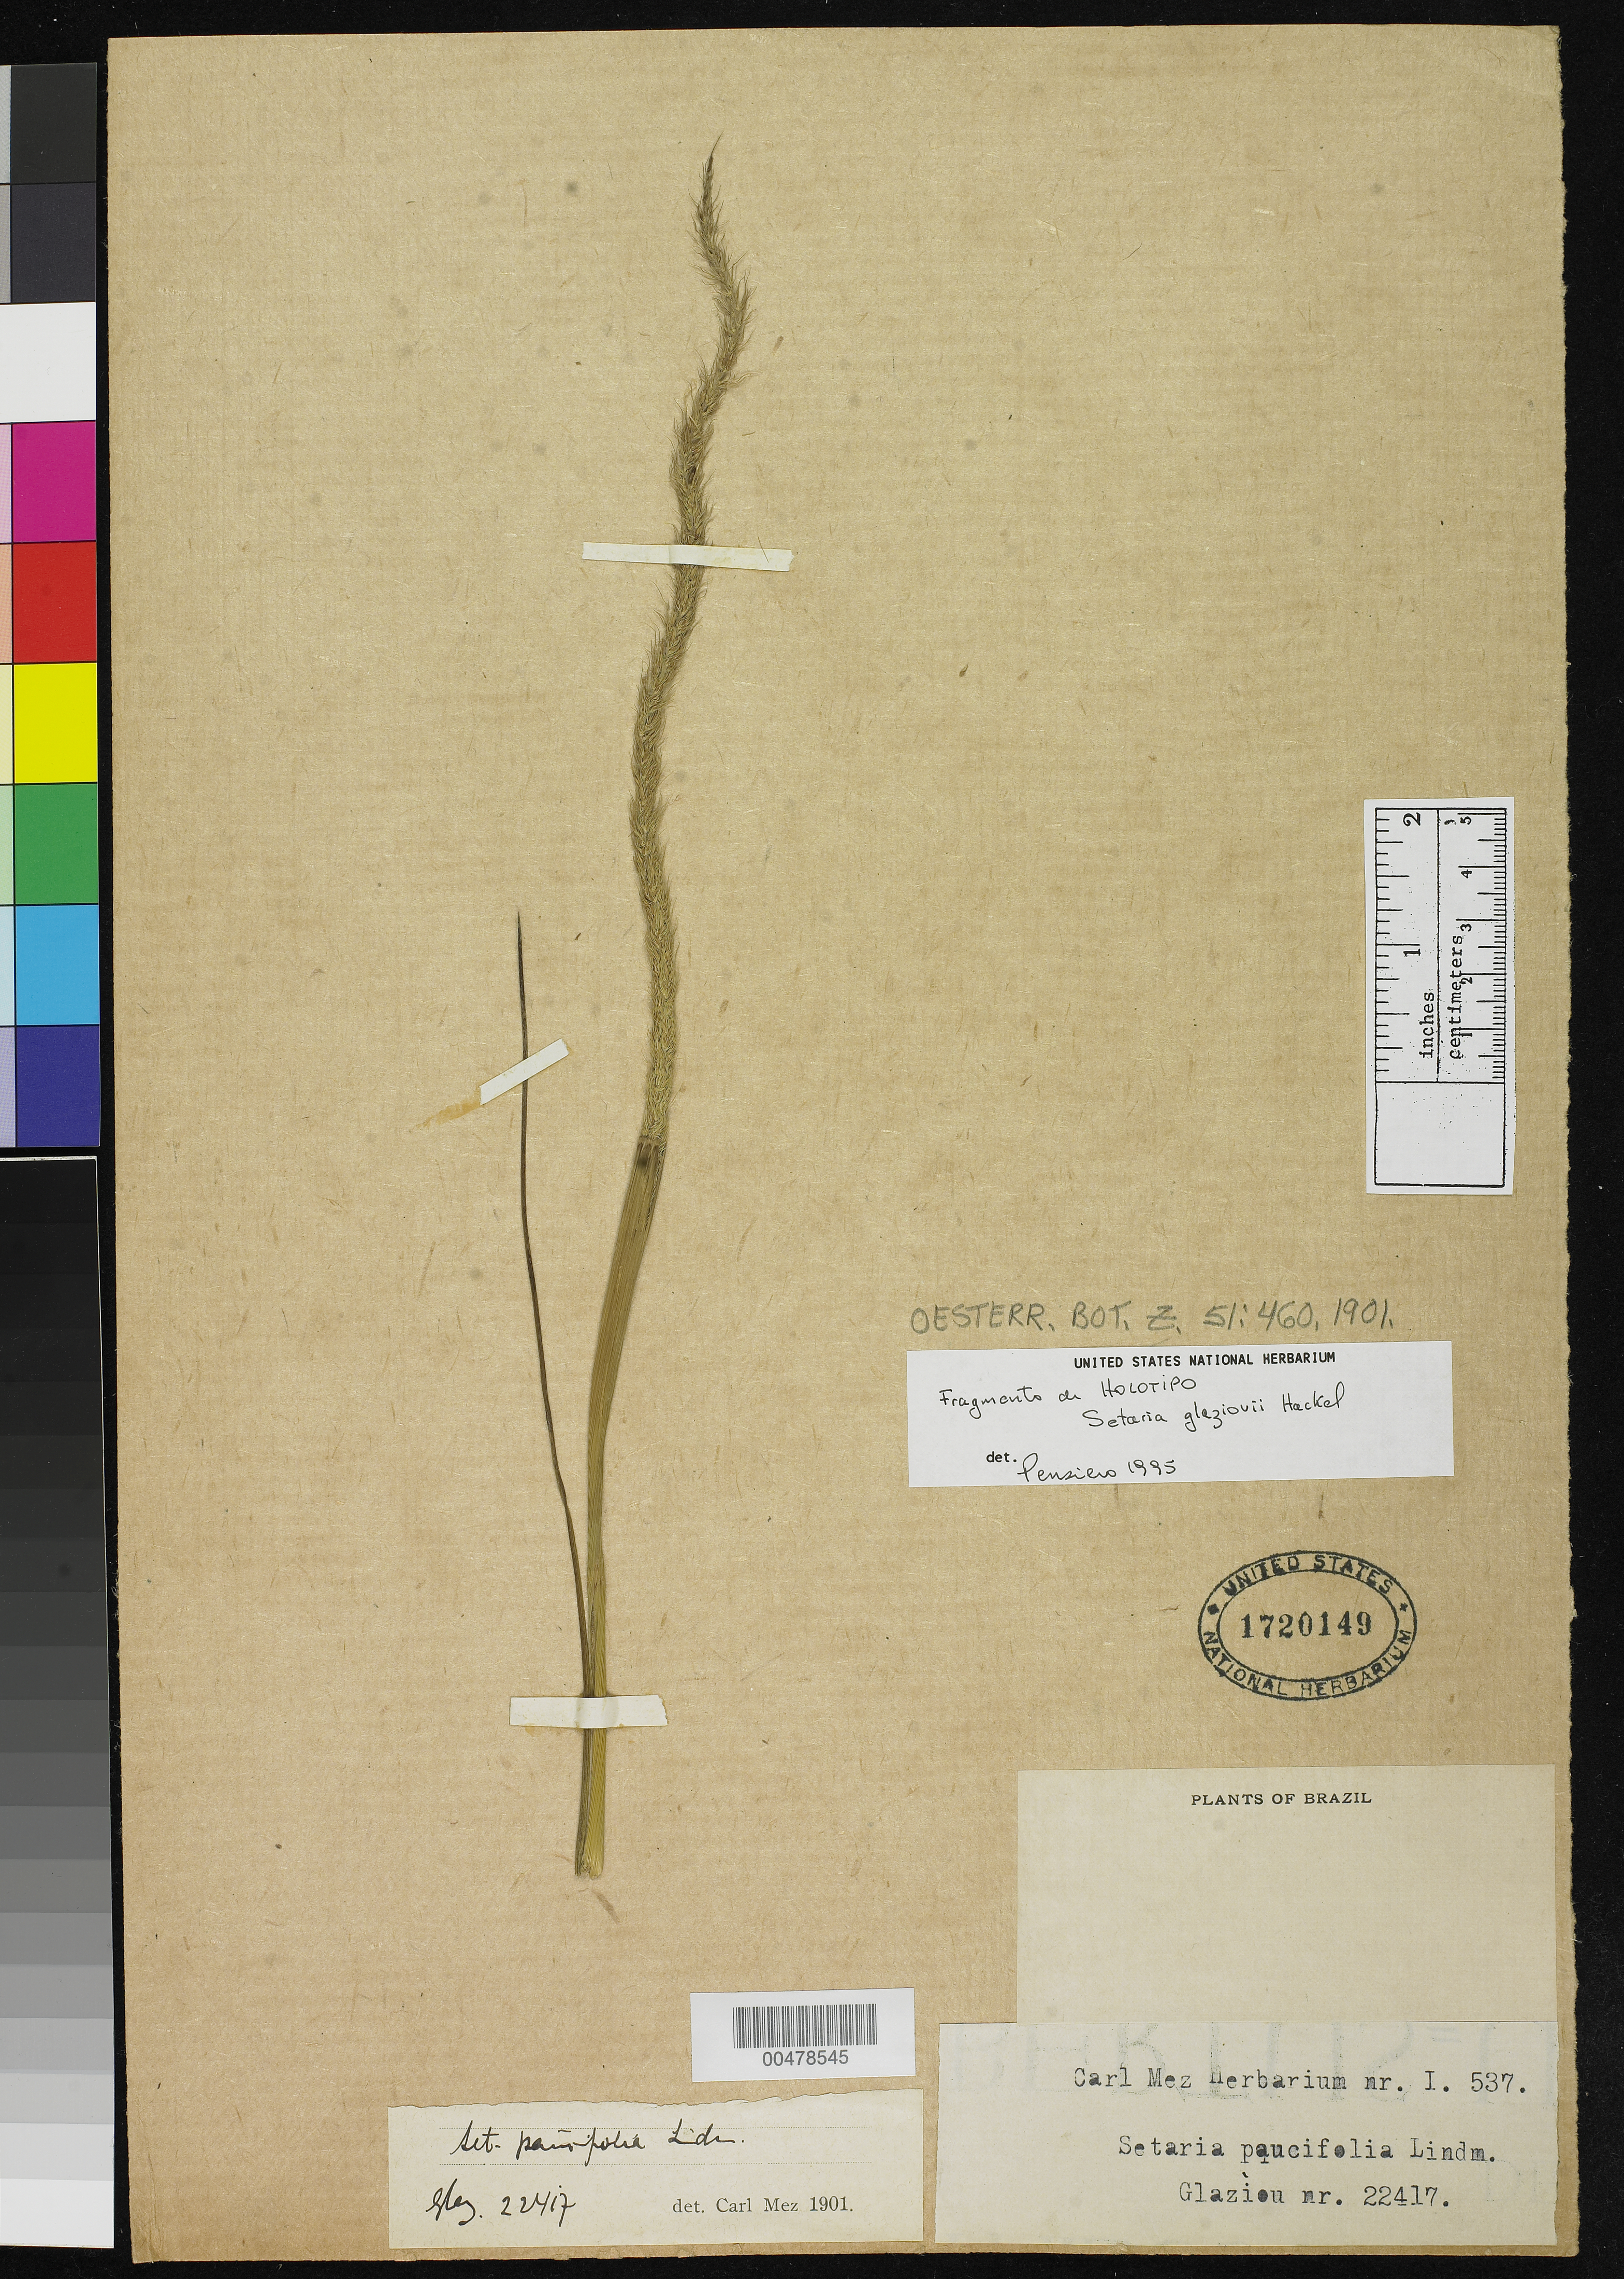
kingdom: Plantae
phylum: Tracheophyta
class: Liliopsida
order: Poales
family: Poaceae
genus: Setaria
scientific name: Setaria glaziovii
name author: Hack.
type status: Isotype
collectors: A. F. M. Glaziou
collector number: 22417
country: Brazil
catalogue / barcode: US 1720149